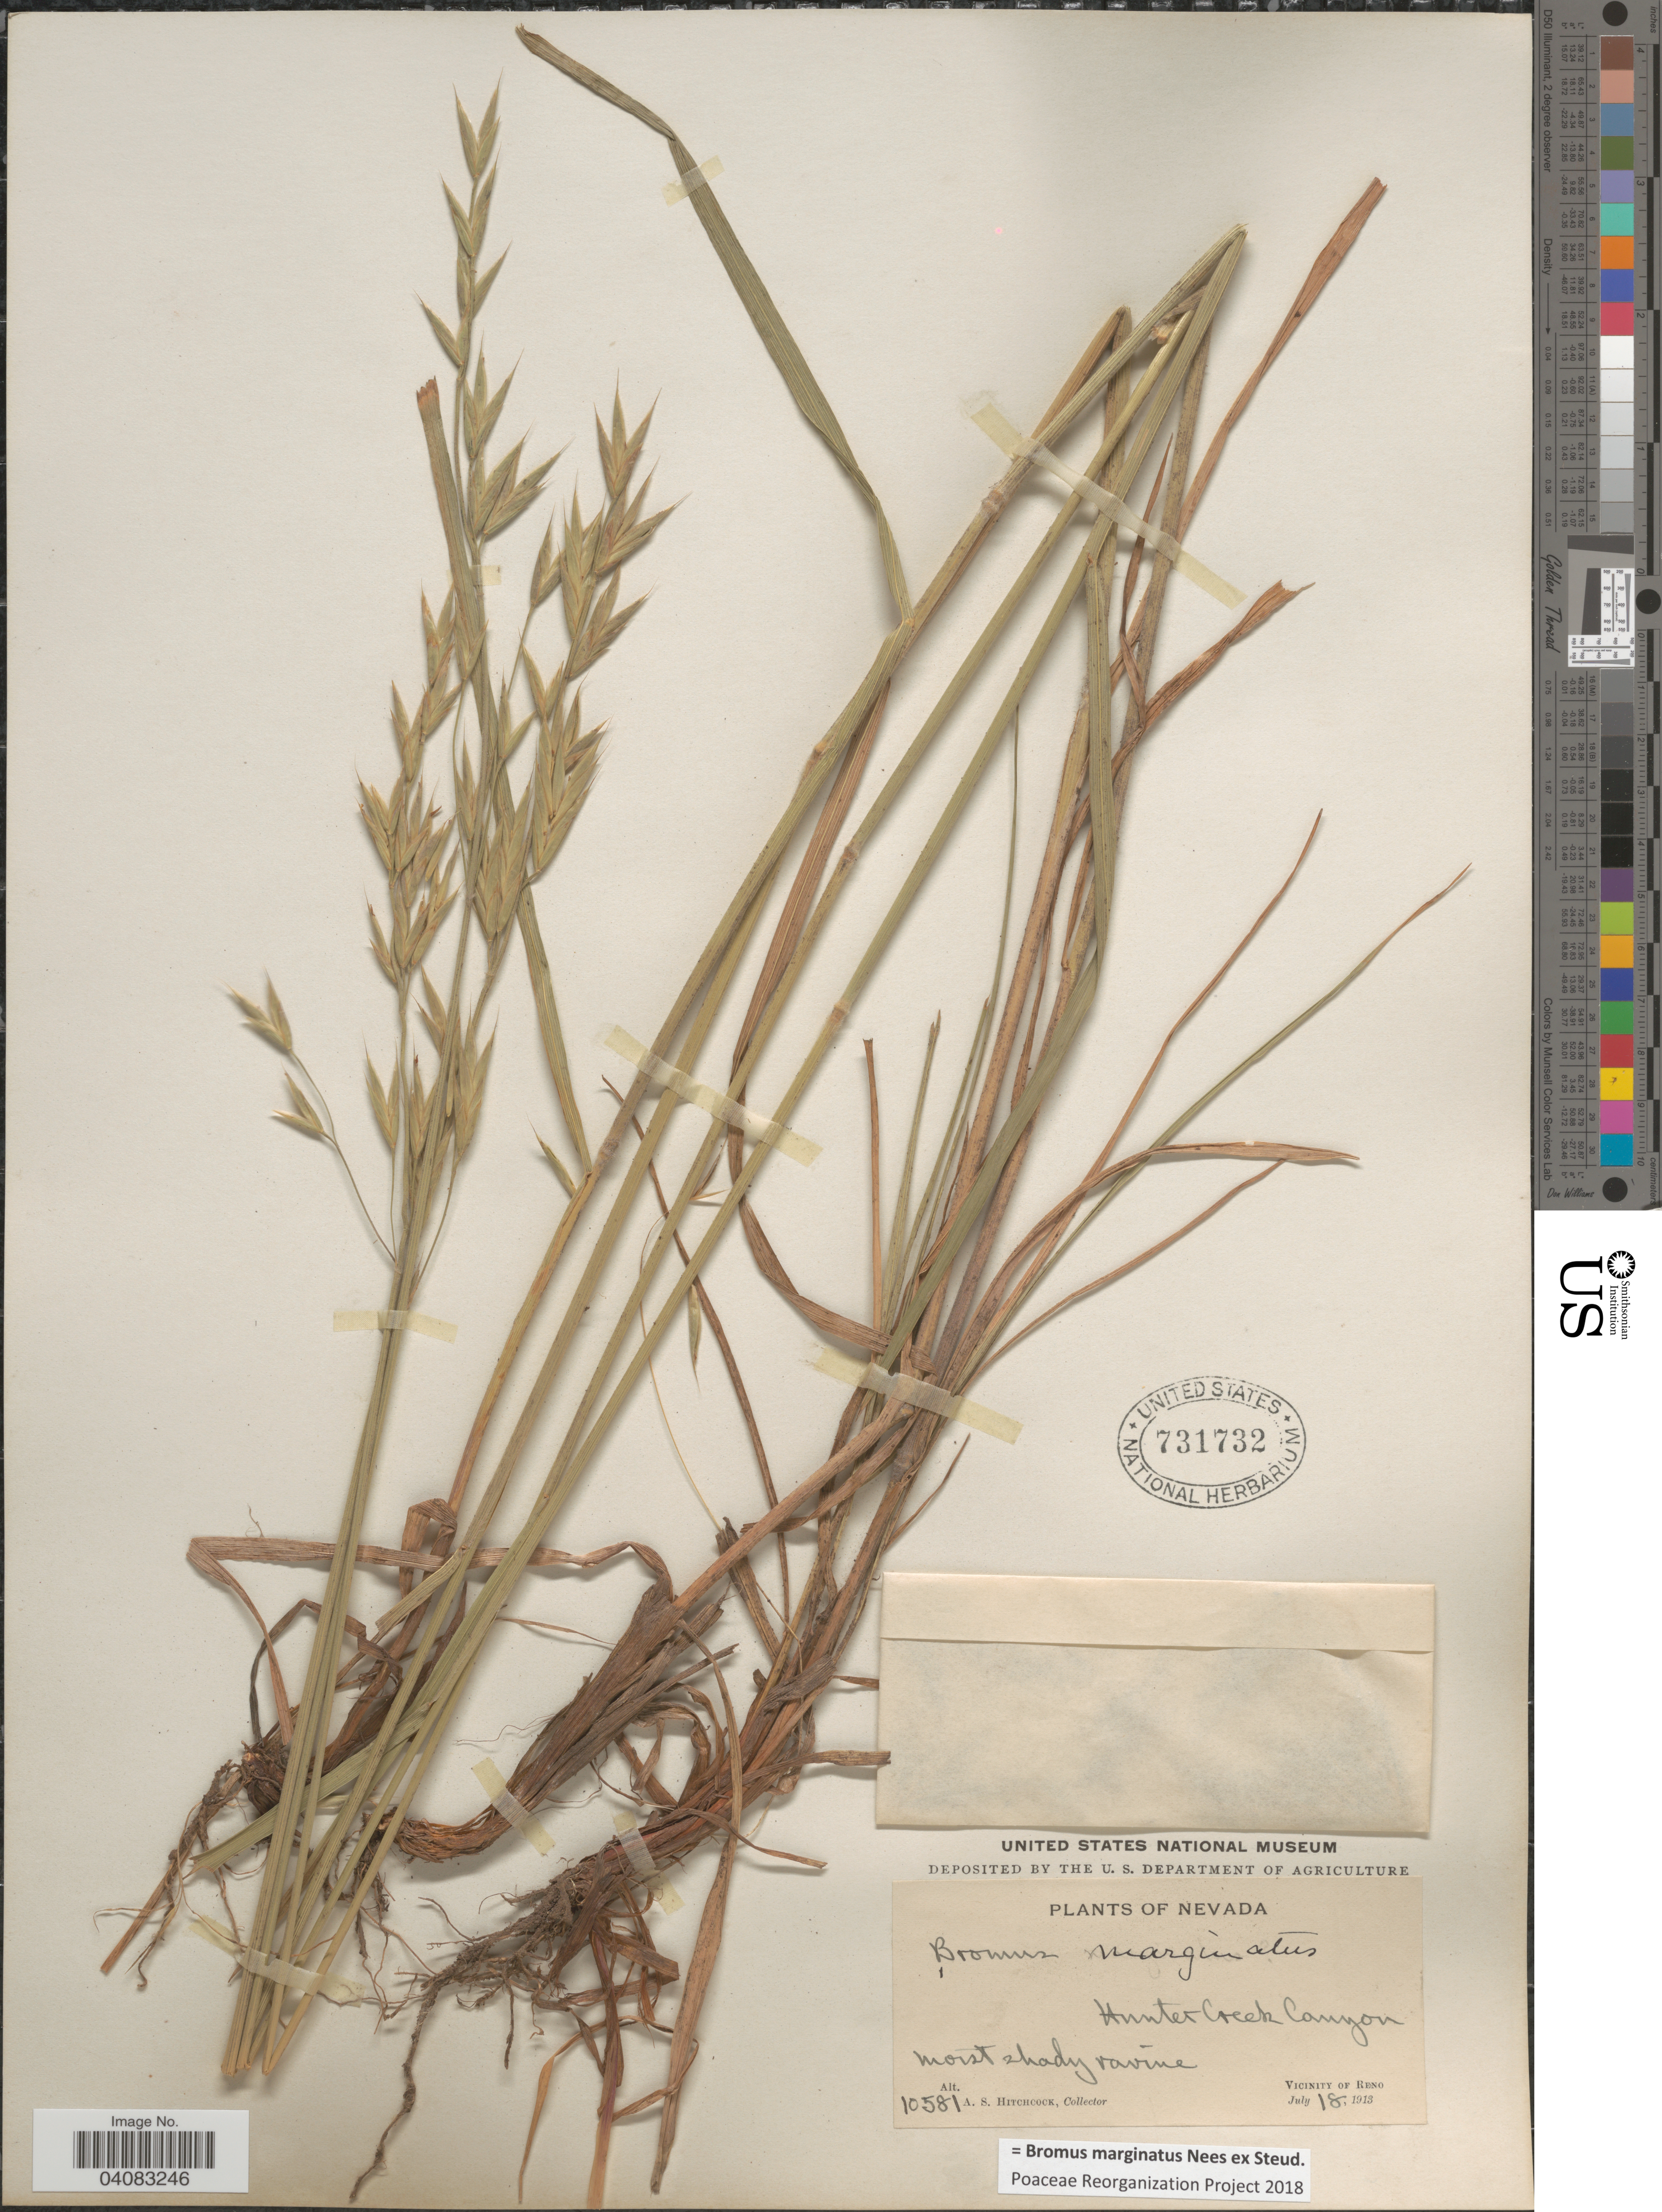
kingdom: Plantae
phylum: Tracheophyta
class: Liliopsida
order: Poales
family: Poaceae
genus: Bromus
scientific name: Bromus marginatus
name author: Nees ex Steud.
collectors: A. S. Hitchcock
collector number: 10581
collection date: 1913-07-18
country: United States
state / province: Nevada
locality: Hunter Creek Canyon. Vicinity of Reno.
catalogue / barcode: US 731732